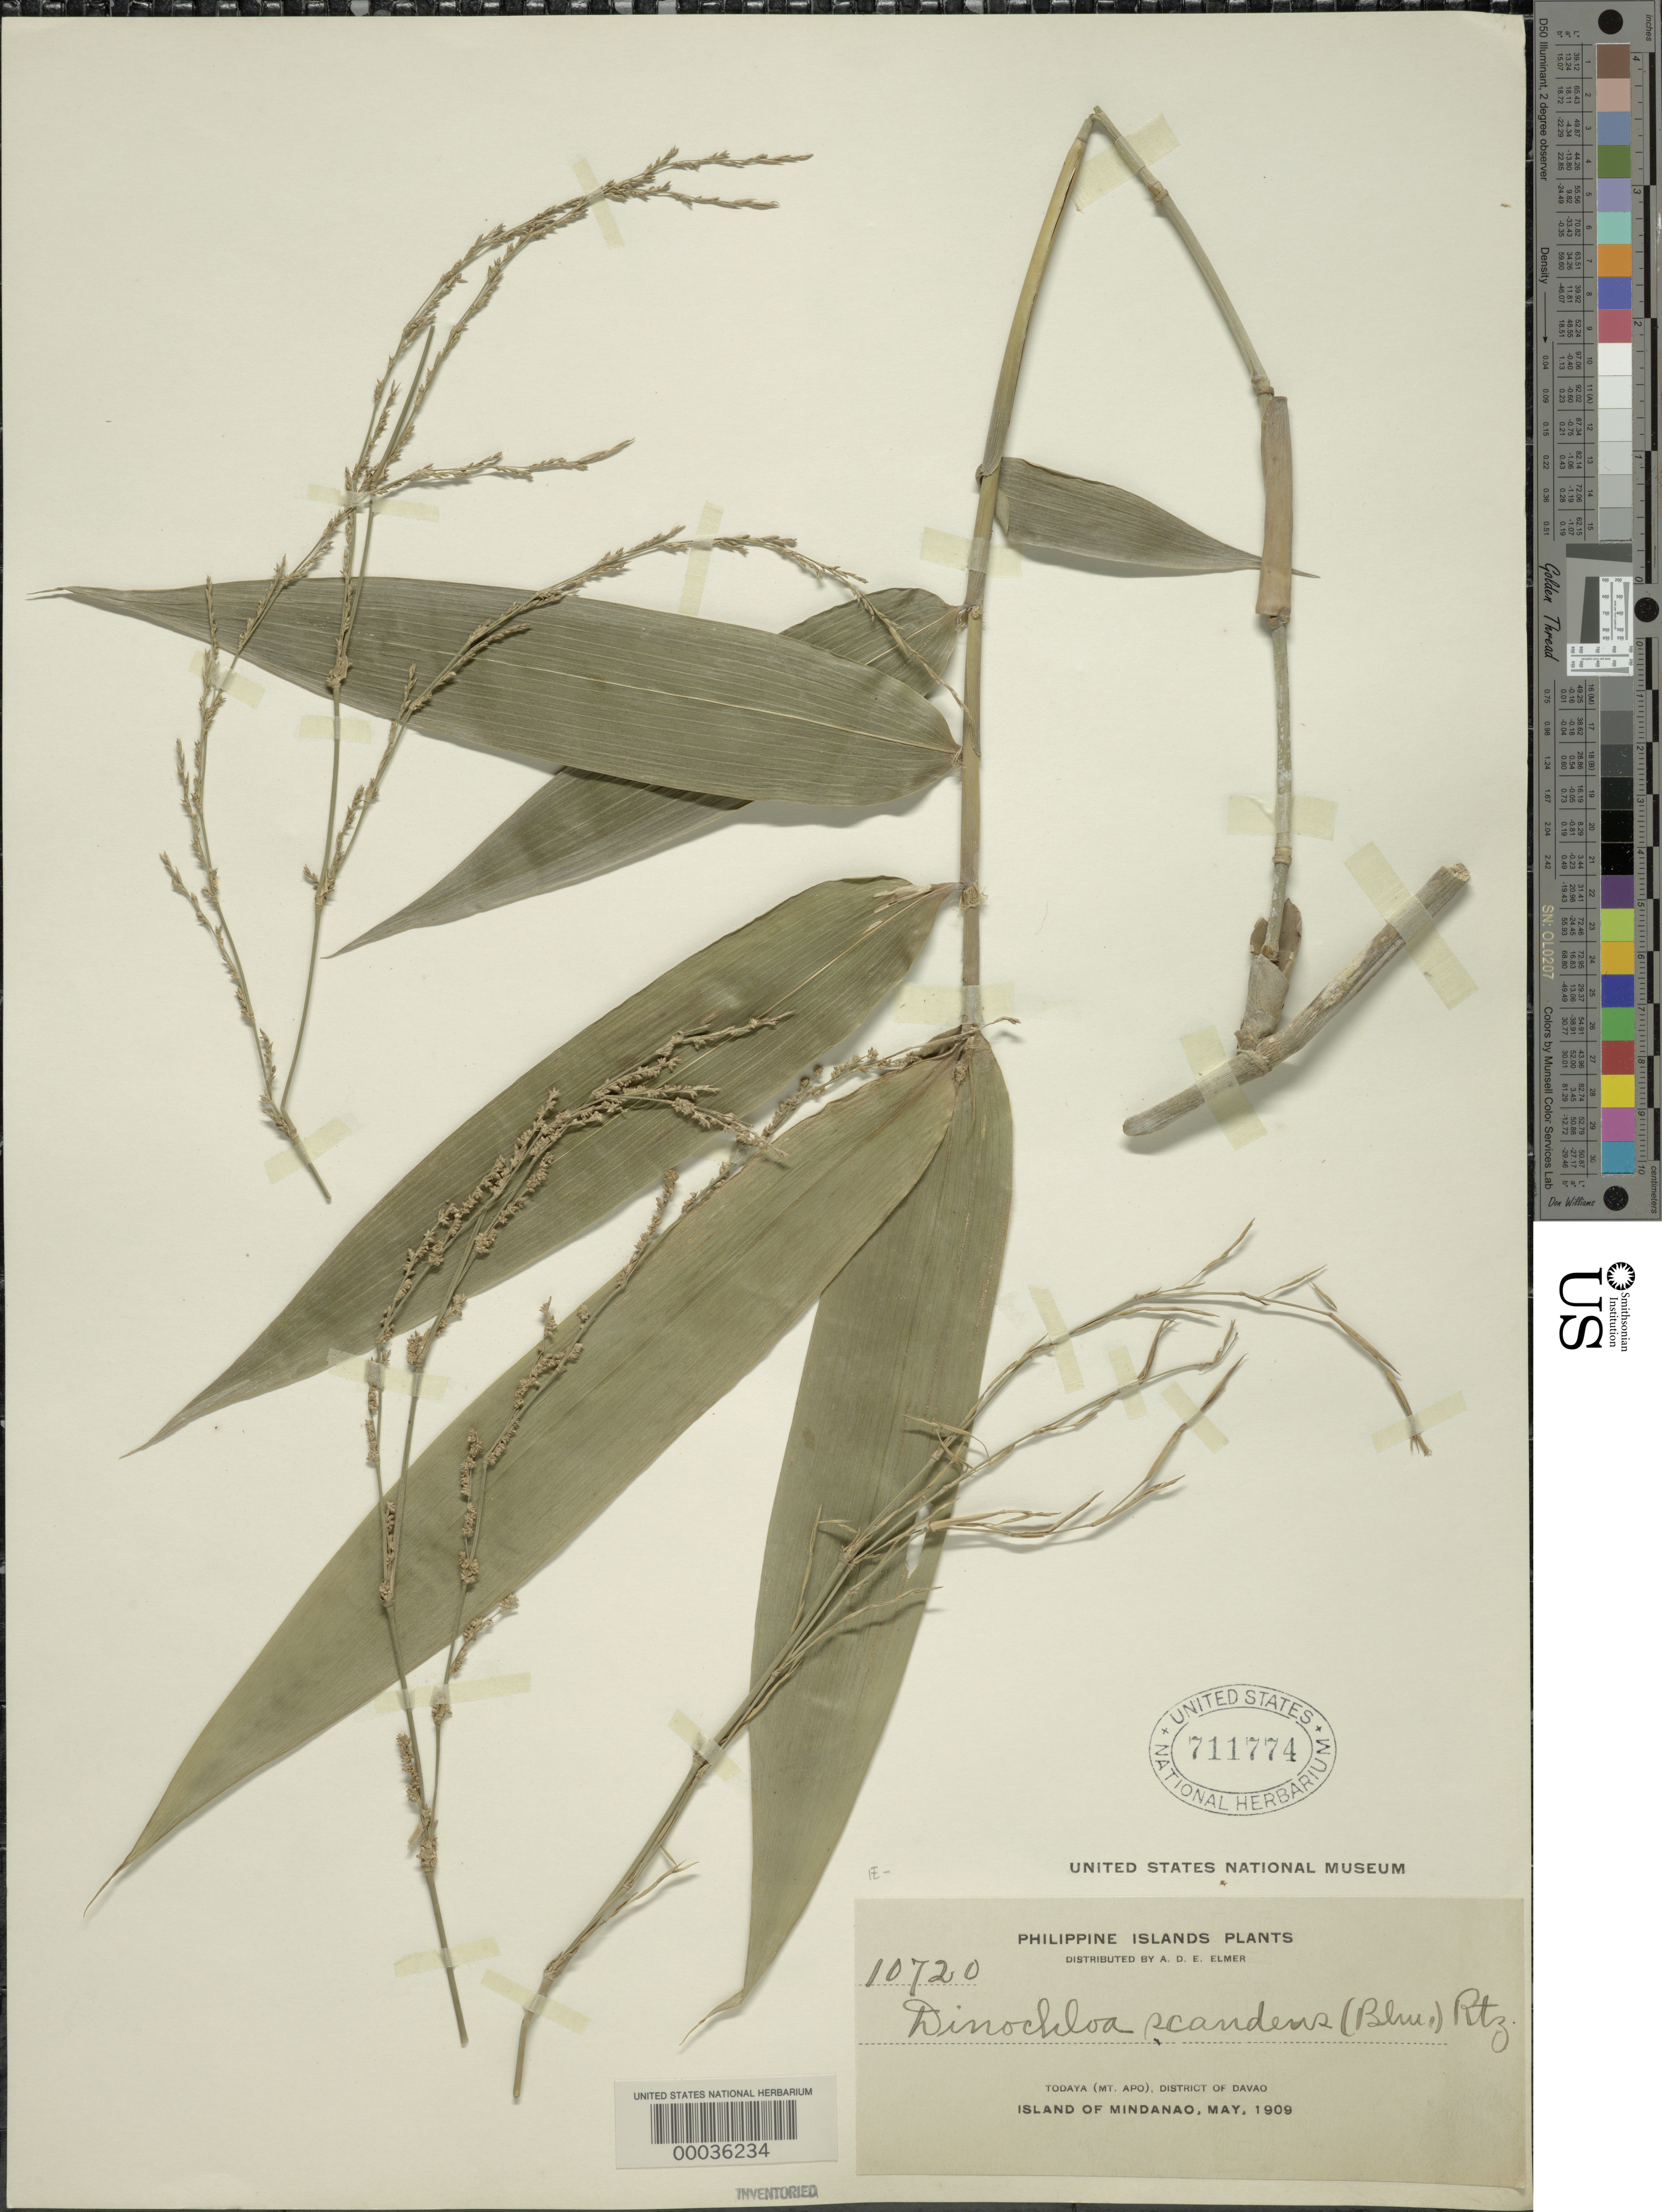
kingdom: Plantae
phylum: Tracheophyta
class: Liliopsida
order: Poales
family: Poaceae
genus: Dinochloa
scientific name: Dinochloa scandens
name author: (Blume ex Nees) Kuntze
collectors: A. D. E. Elmer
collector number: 10720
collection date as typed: May 1909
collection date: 1909-05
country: Philippines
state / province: Davao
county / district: Davao del Norte / Davao del Sur / Davao Oriental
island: Mindanao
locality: Todaya (Mt. Apo)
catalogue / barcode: US 711774